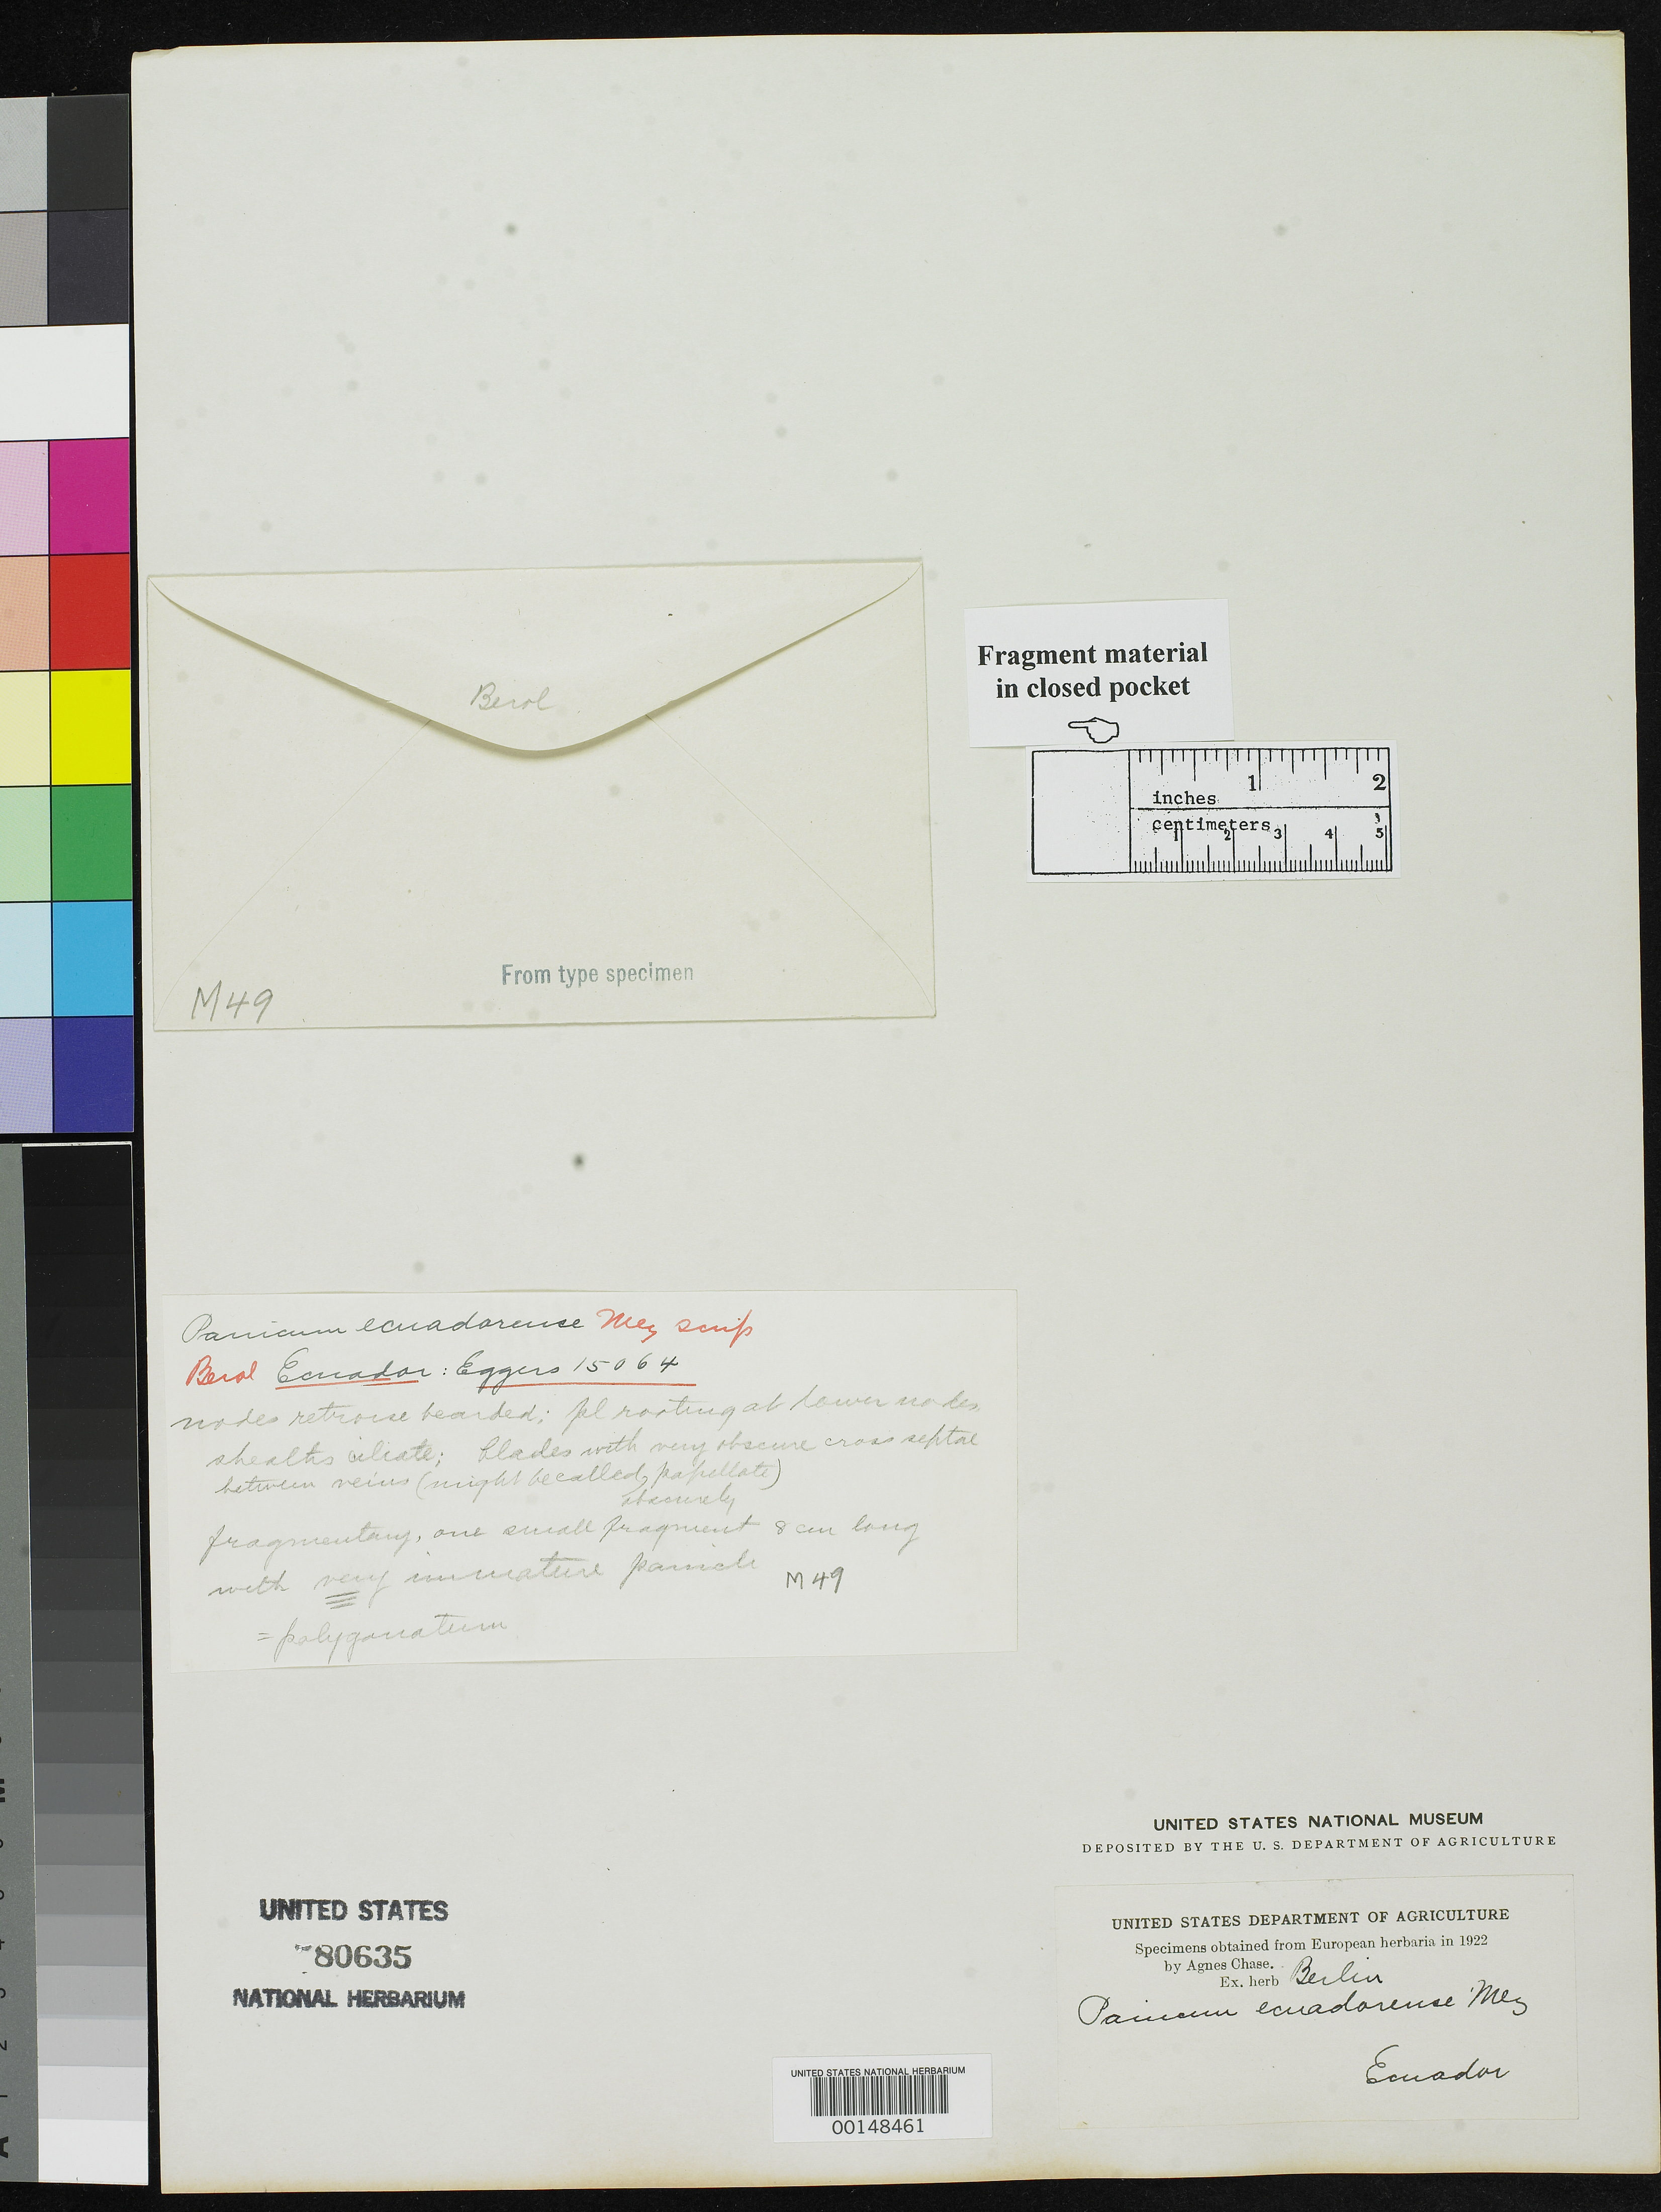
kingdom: Plantae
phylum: Tracheophyta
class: Liliopsida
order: Poales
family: Poaceae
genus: Panicum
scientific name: Panicum ecuadorense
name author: Mez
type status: Type Fragment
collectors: H. F. A. von Eggers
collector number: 15064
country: Ecuador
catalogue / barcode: US 80635